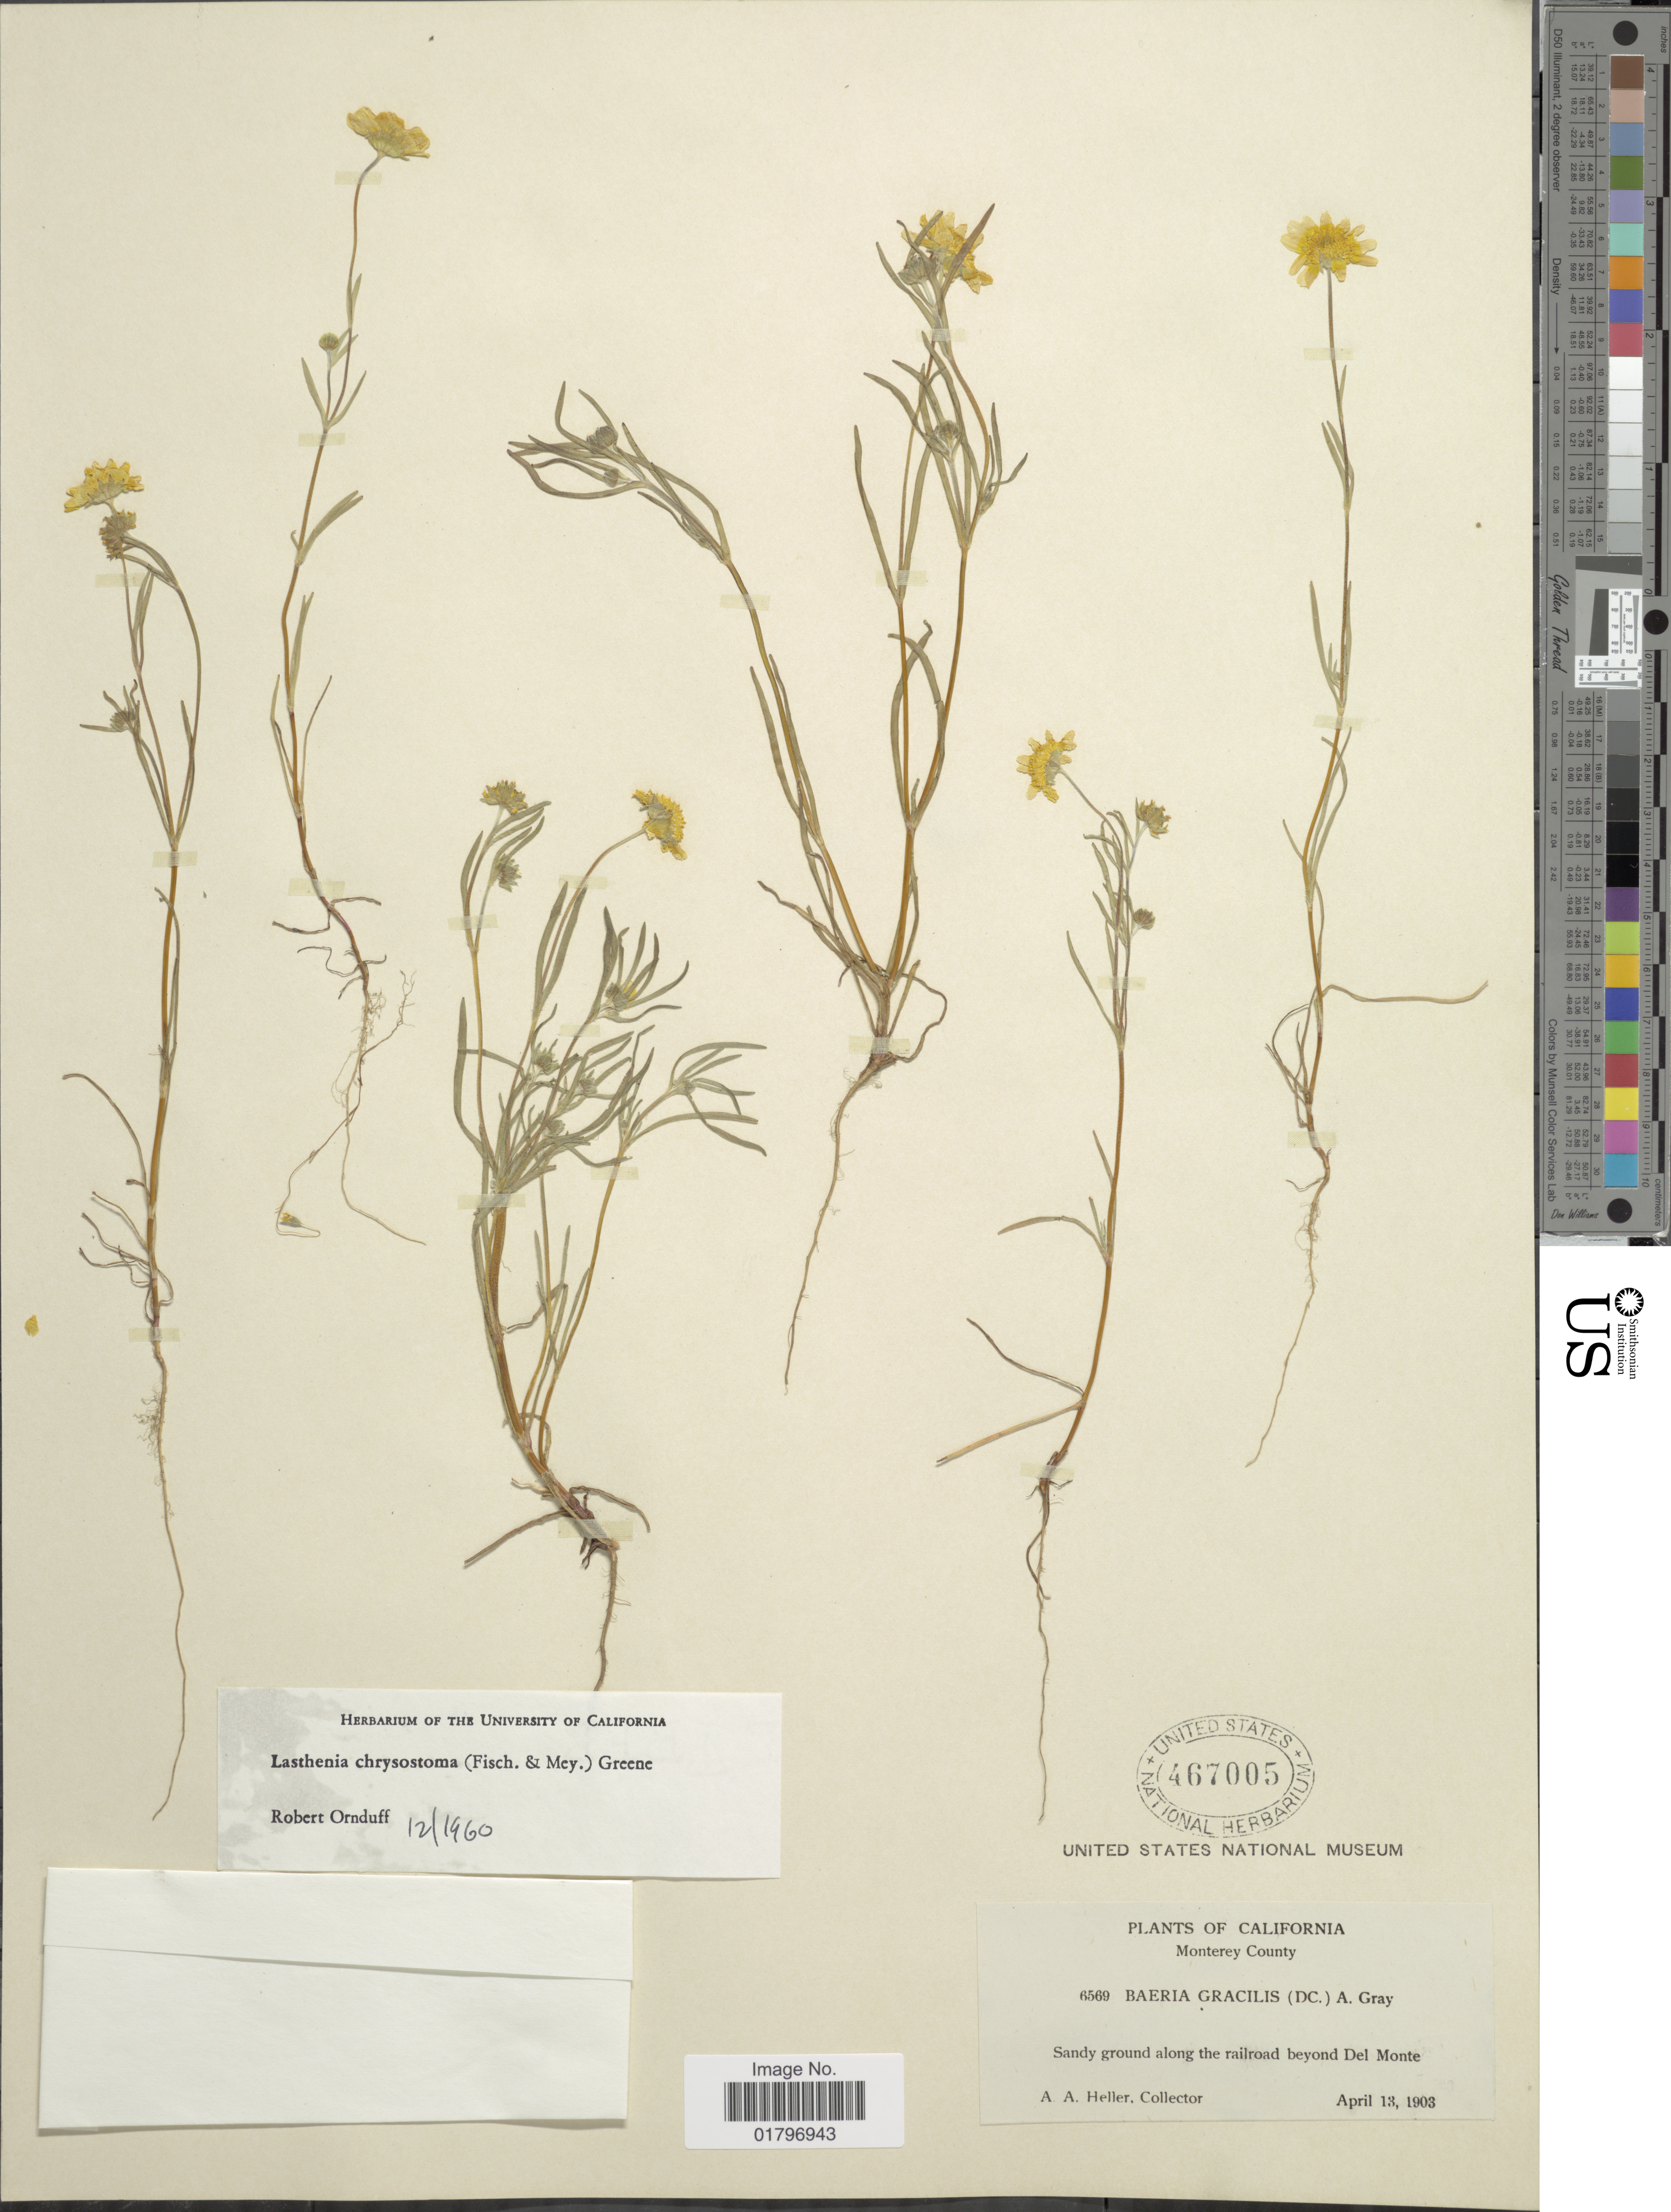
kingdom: Plantae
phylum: Tracheophyta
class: Magnoliopsida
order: Asterales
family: Asteraceae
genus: Lasthenia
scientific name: Lasthenia chrysostoma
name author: (Fisch. & C.A. Mey.) Greene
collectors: A. A. Heller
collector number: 6569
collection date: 1903-04-13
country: United States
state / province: California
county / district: Monterey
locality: Monterey County. Sandy ground along the railroad beyond Del Monte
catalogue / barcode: US 467005